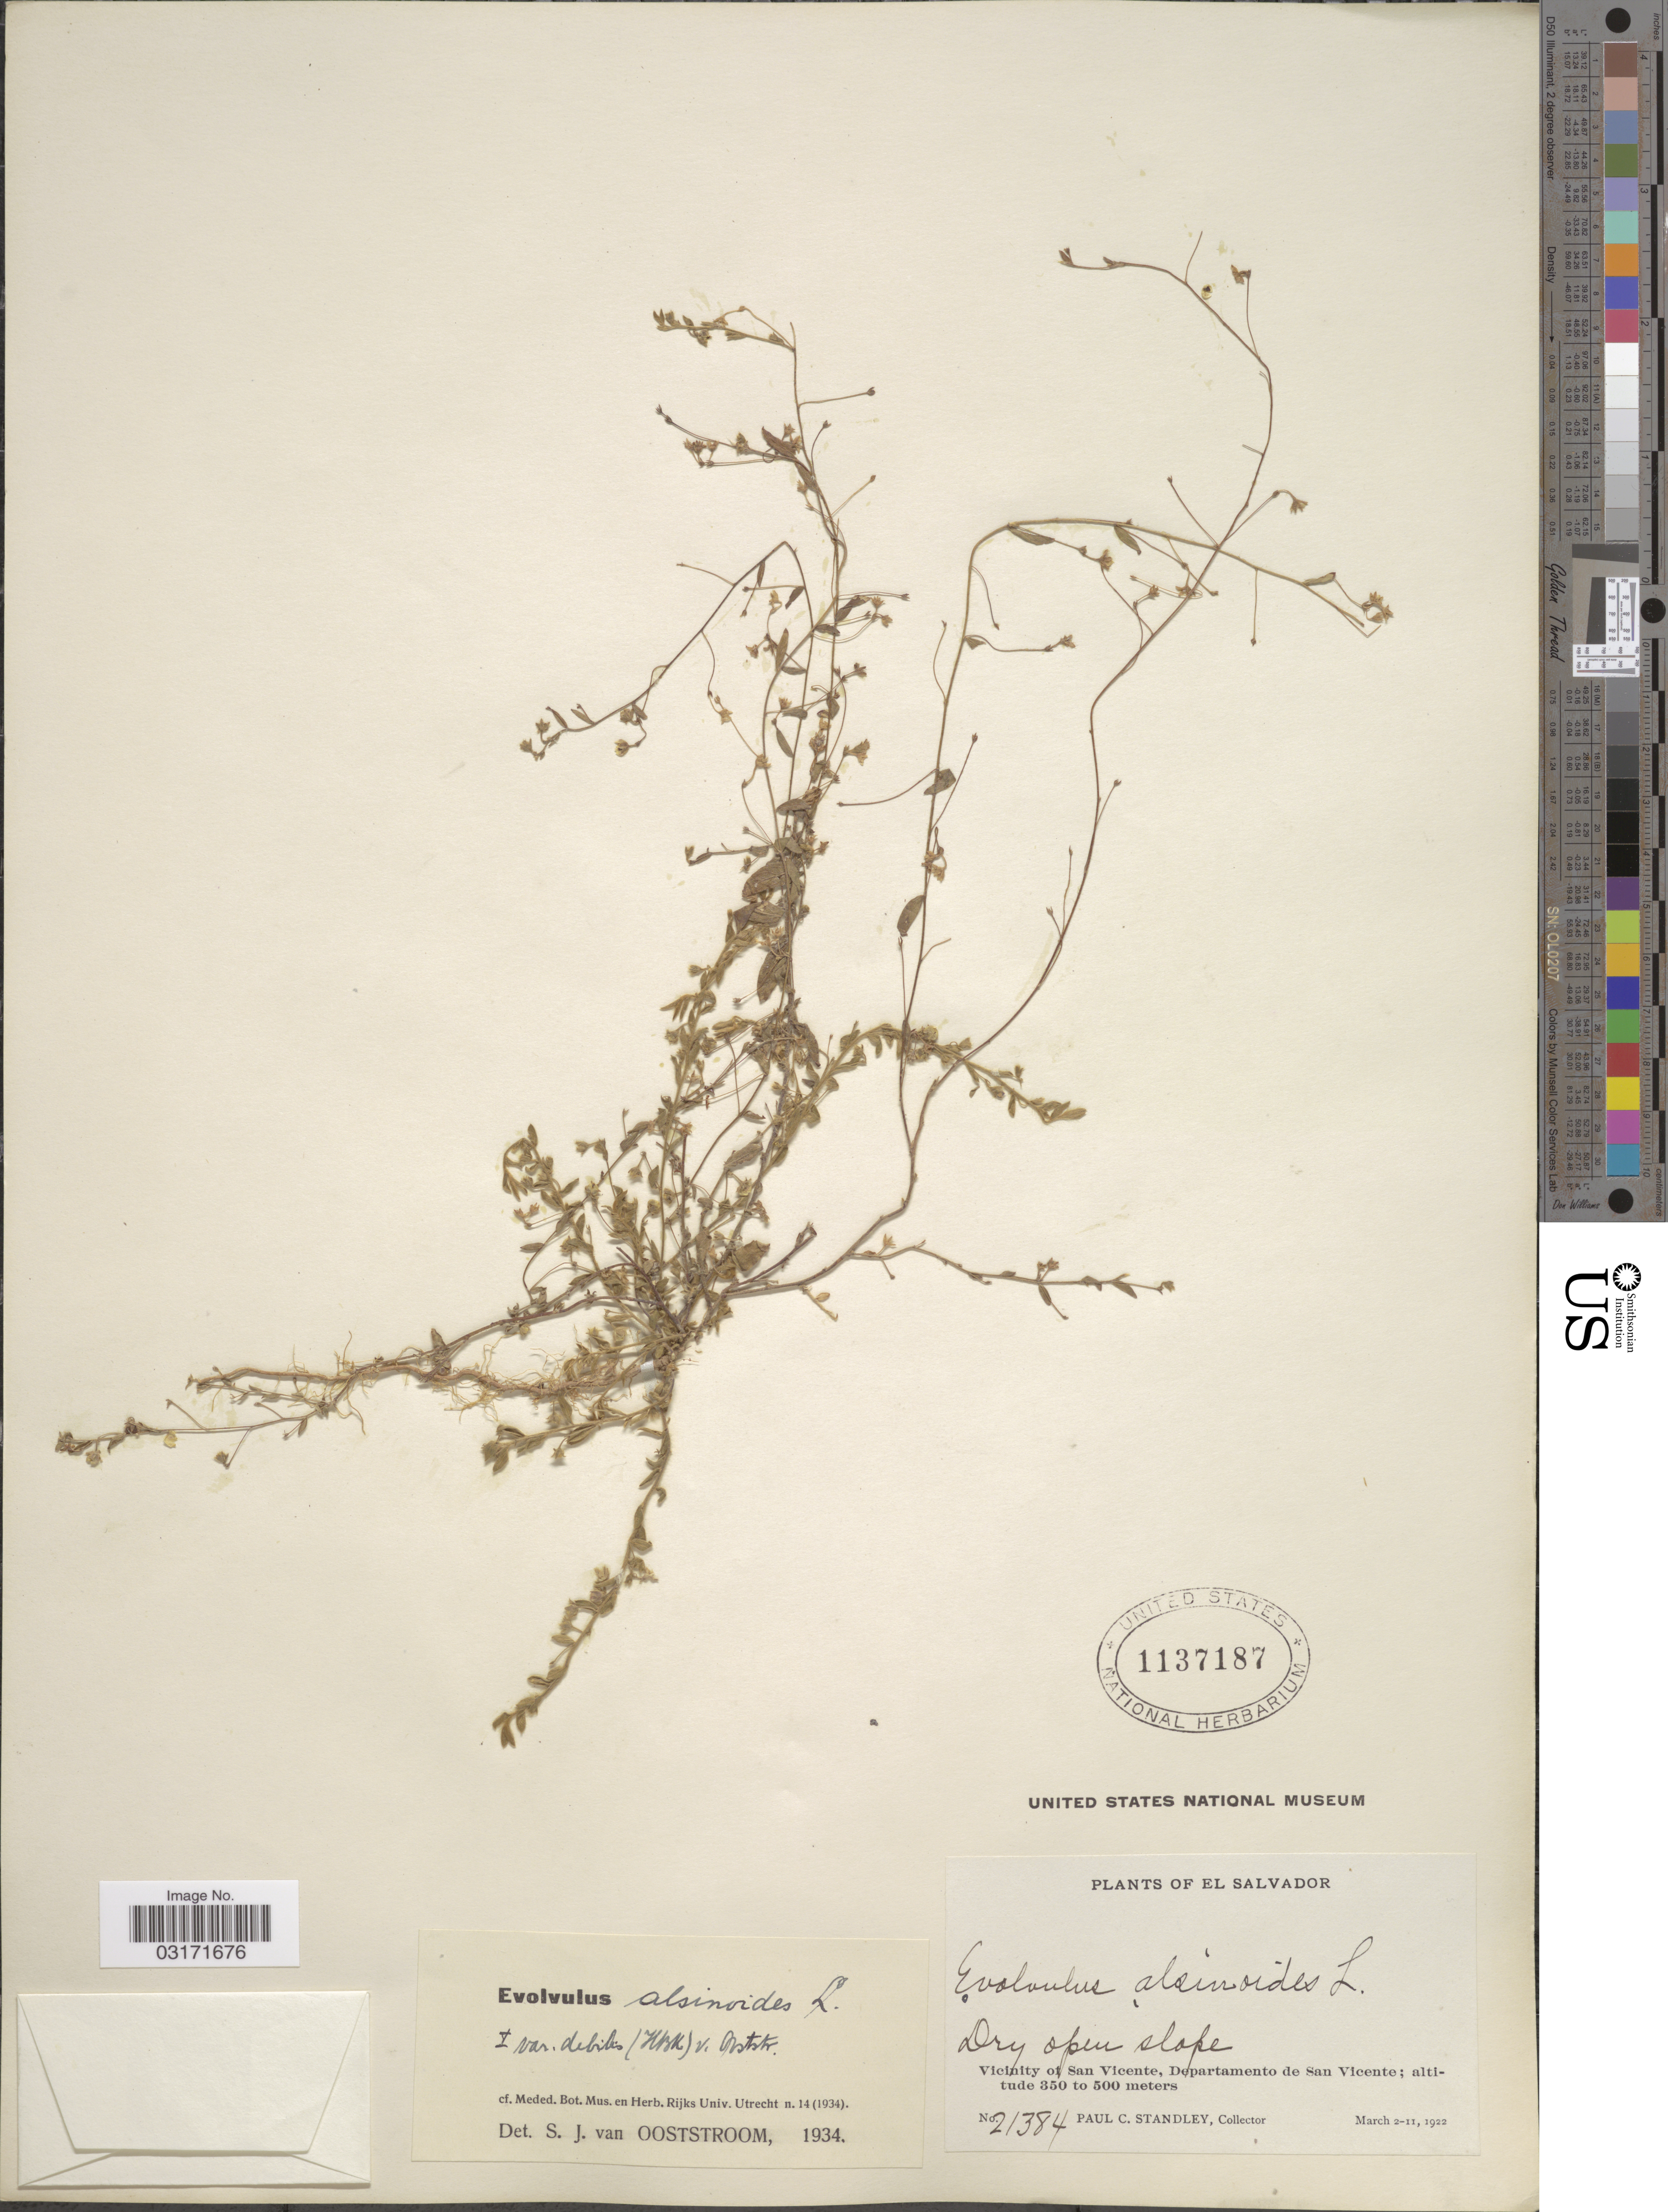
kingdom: Plantae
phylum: Tracheophyta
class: Magnoliopsida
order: Solanales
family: Convolvulaceae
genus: Evolvulus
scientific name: Evolvulus alsinoides var. debilis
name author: (Kunth) Ooststr.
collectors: P. C. Standley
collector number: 21384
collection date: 1922-03-02/1922-03-11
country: El Salvador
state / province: San Vincente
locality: Vicinity of San Vicente, Departamento de San Vicente.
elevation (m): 350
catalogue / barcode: US 1137187